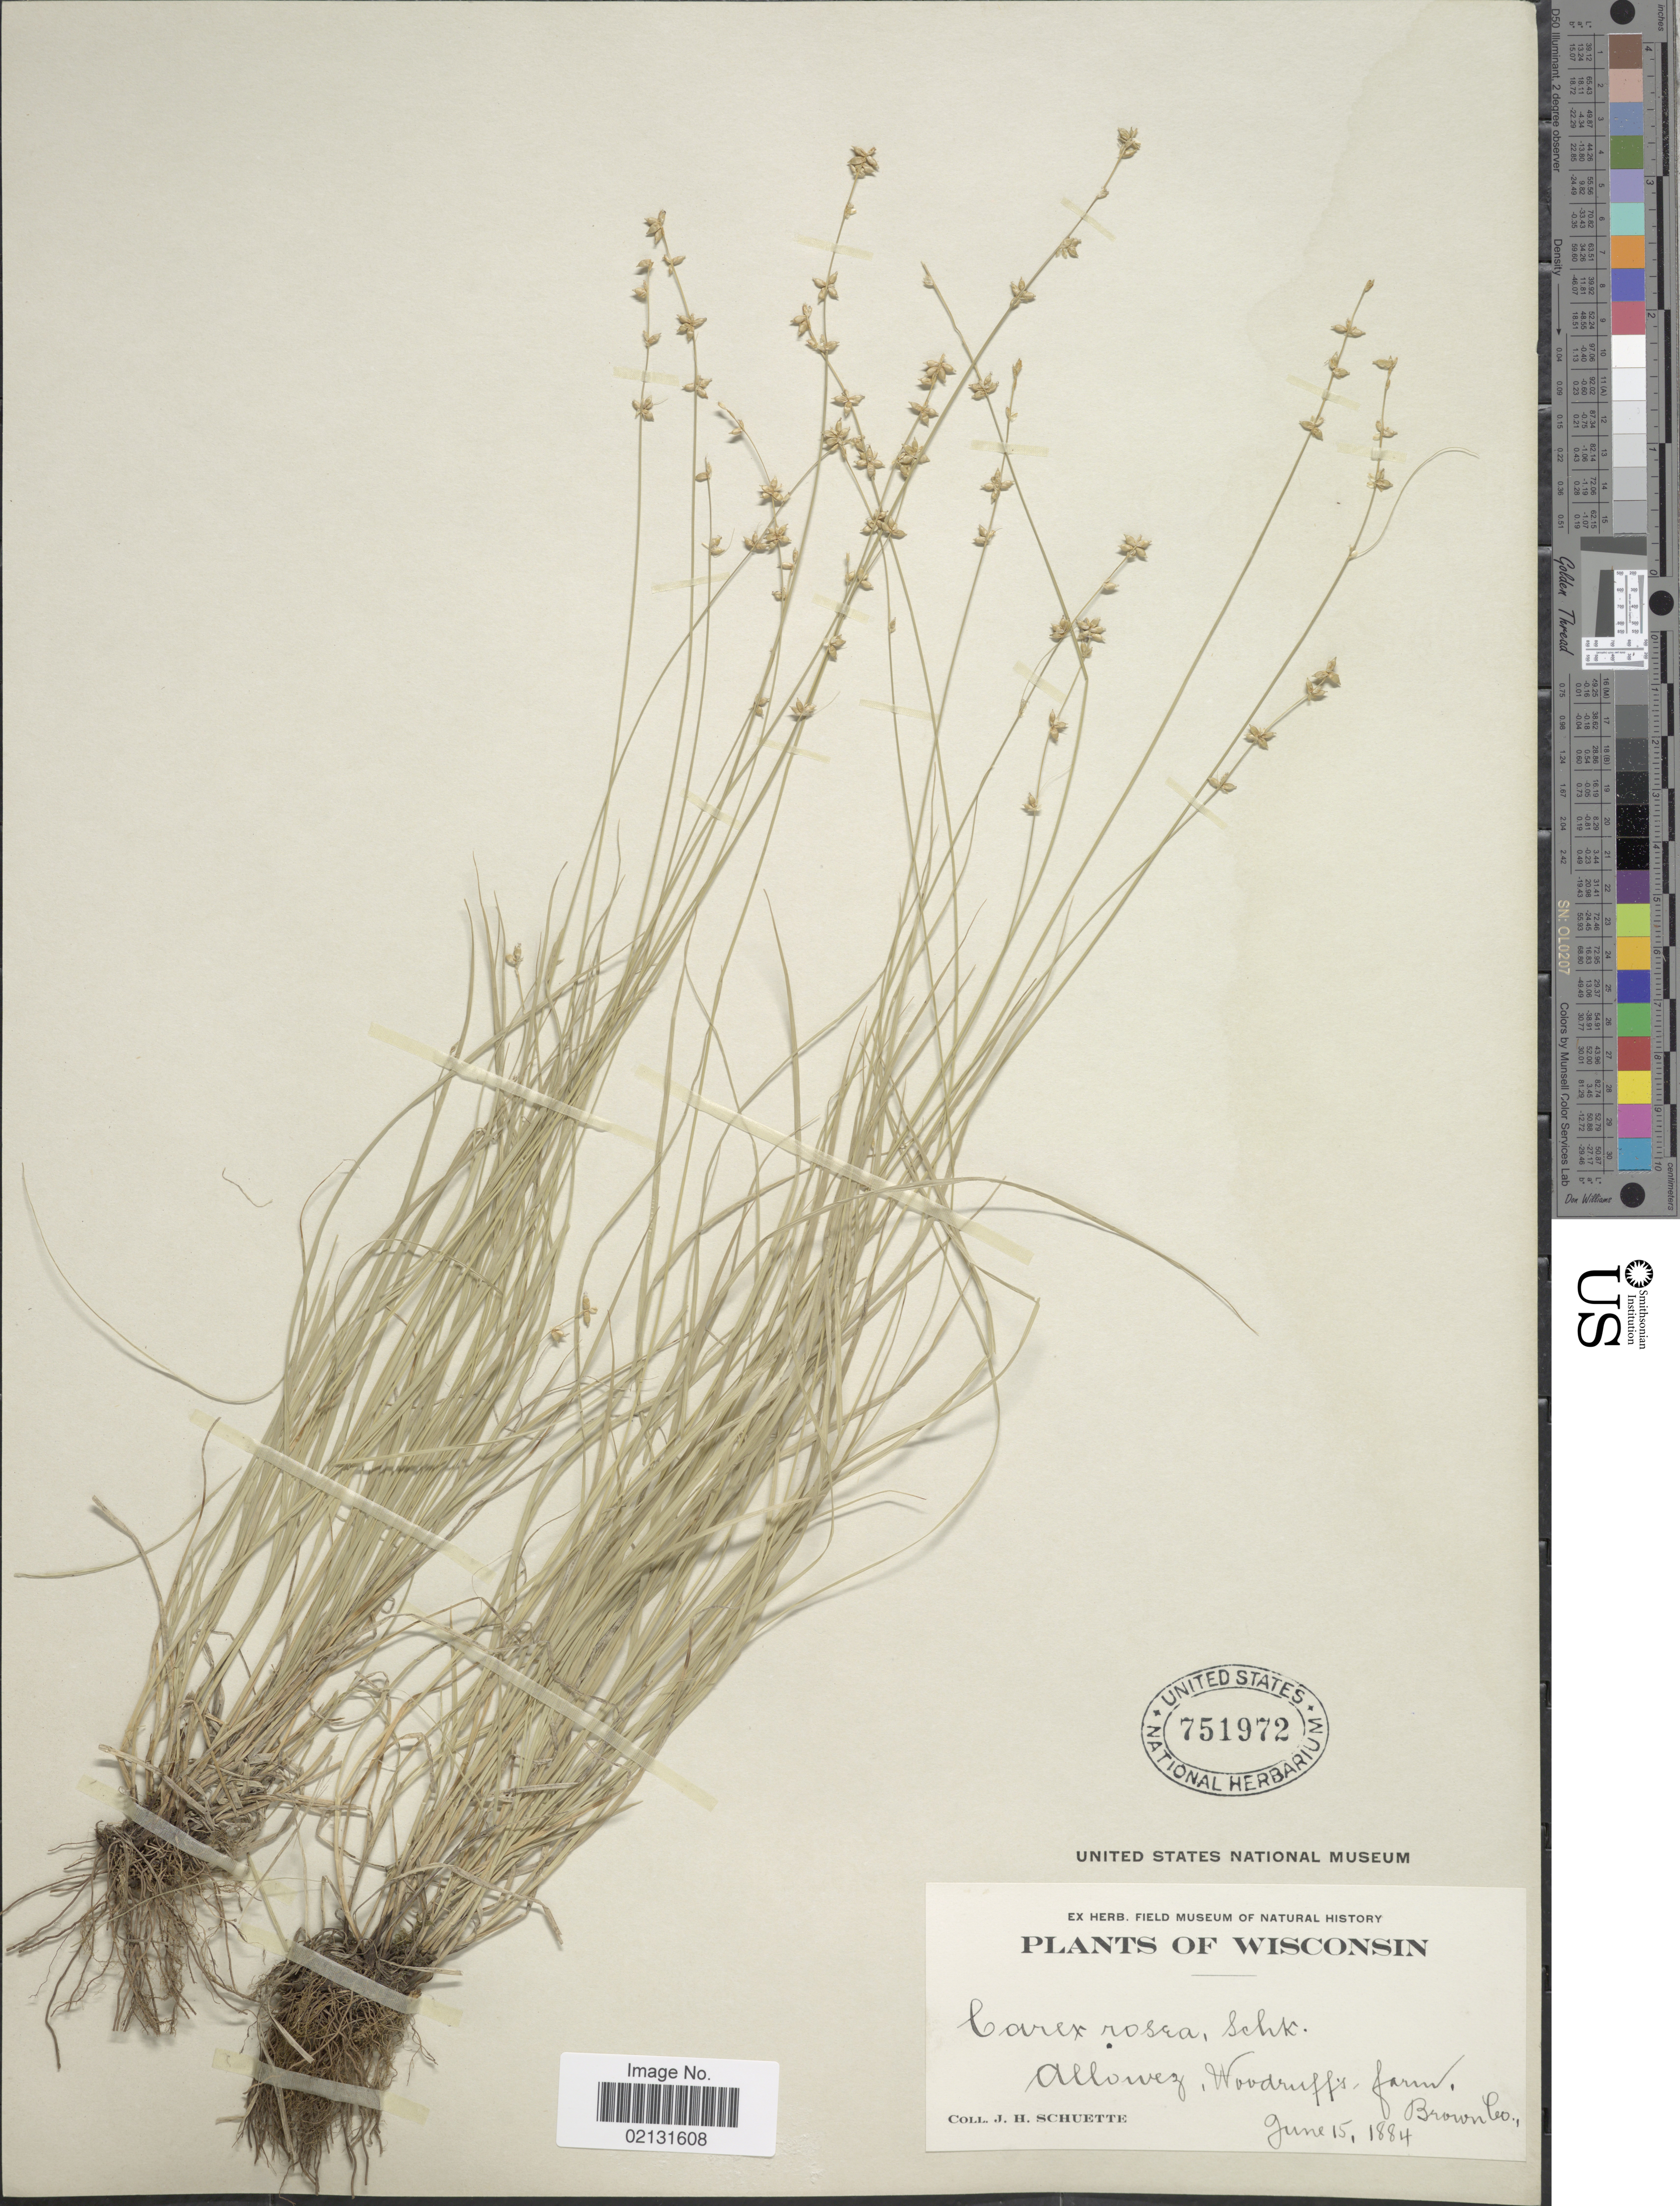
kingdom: Plantae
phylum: Tracheophyta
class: Liliopsida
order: Poales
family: Cyperaceae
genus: Carex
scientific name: Carex rosea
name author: Willd.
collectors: J. H. Schuette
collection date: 1884-06-15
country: United States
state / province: Wisconsin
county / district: Brown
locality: Allouez, Woodruff's farm, Brown Co.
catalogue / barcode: US 751972